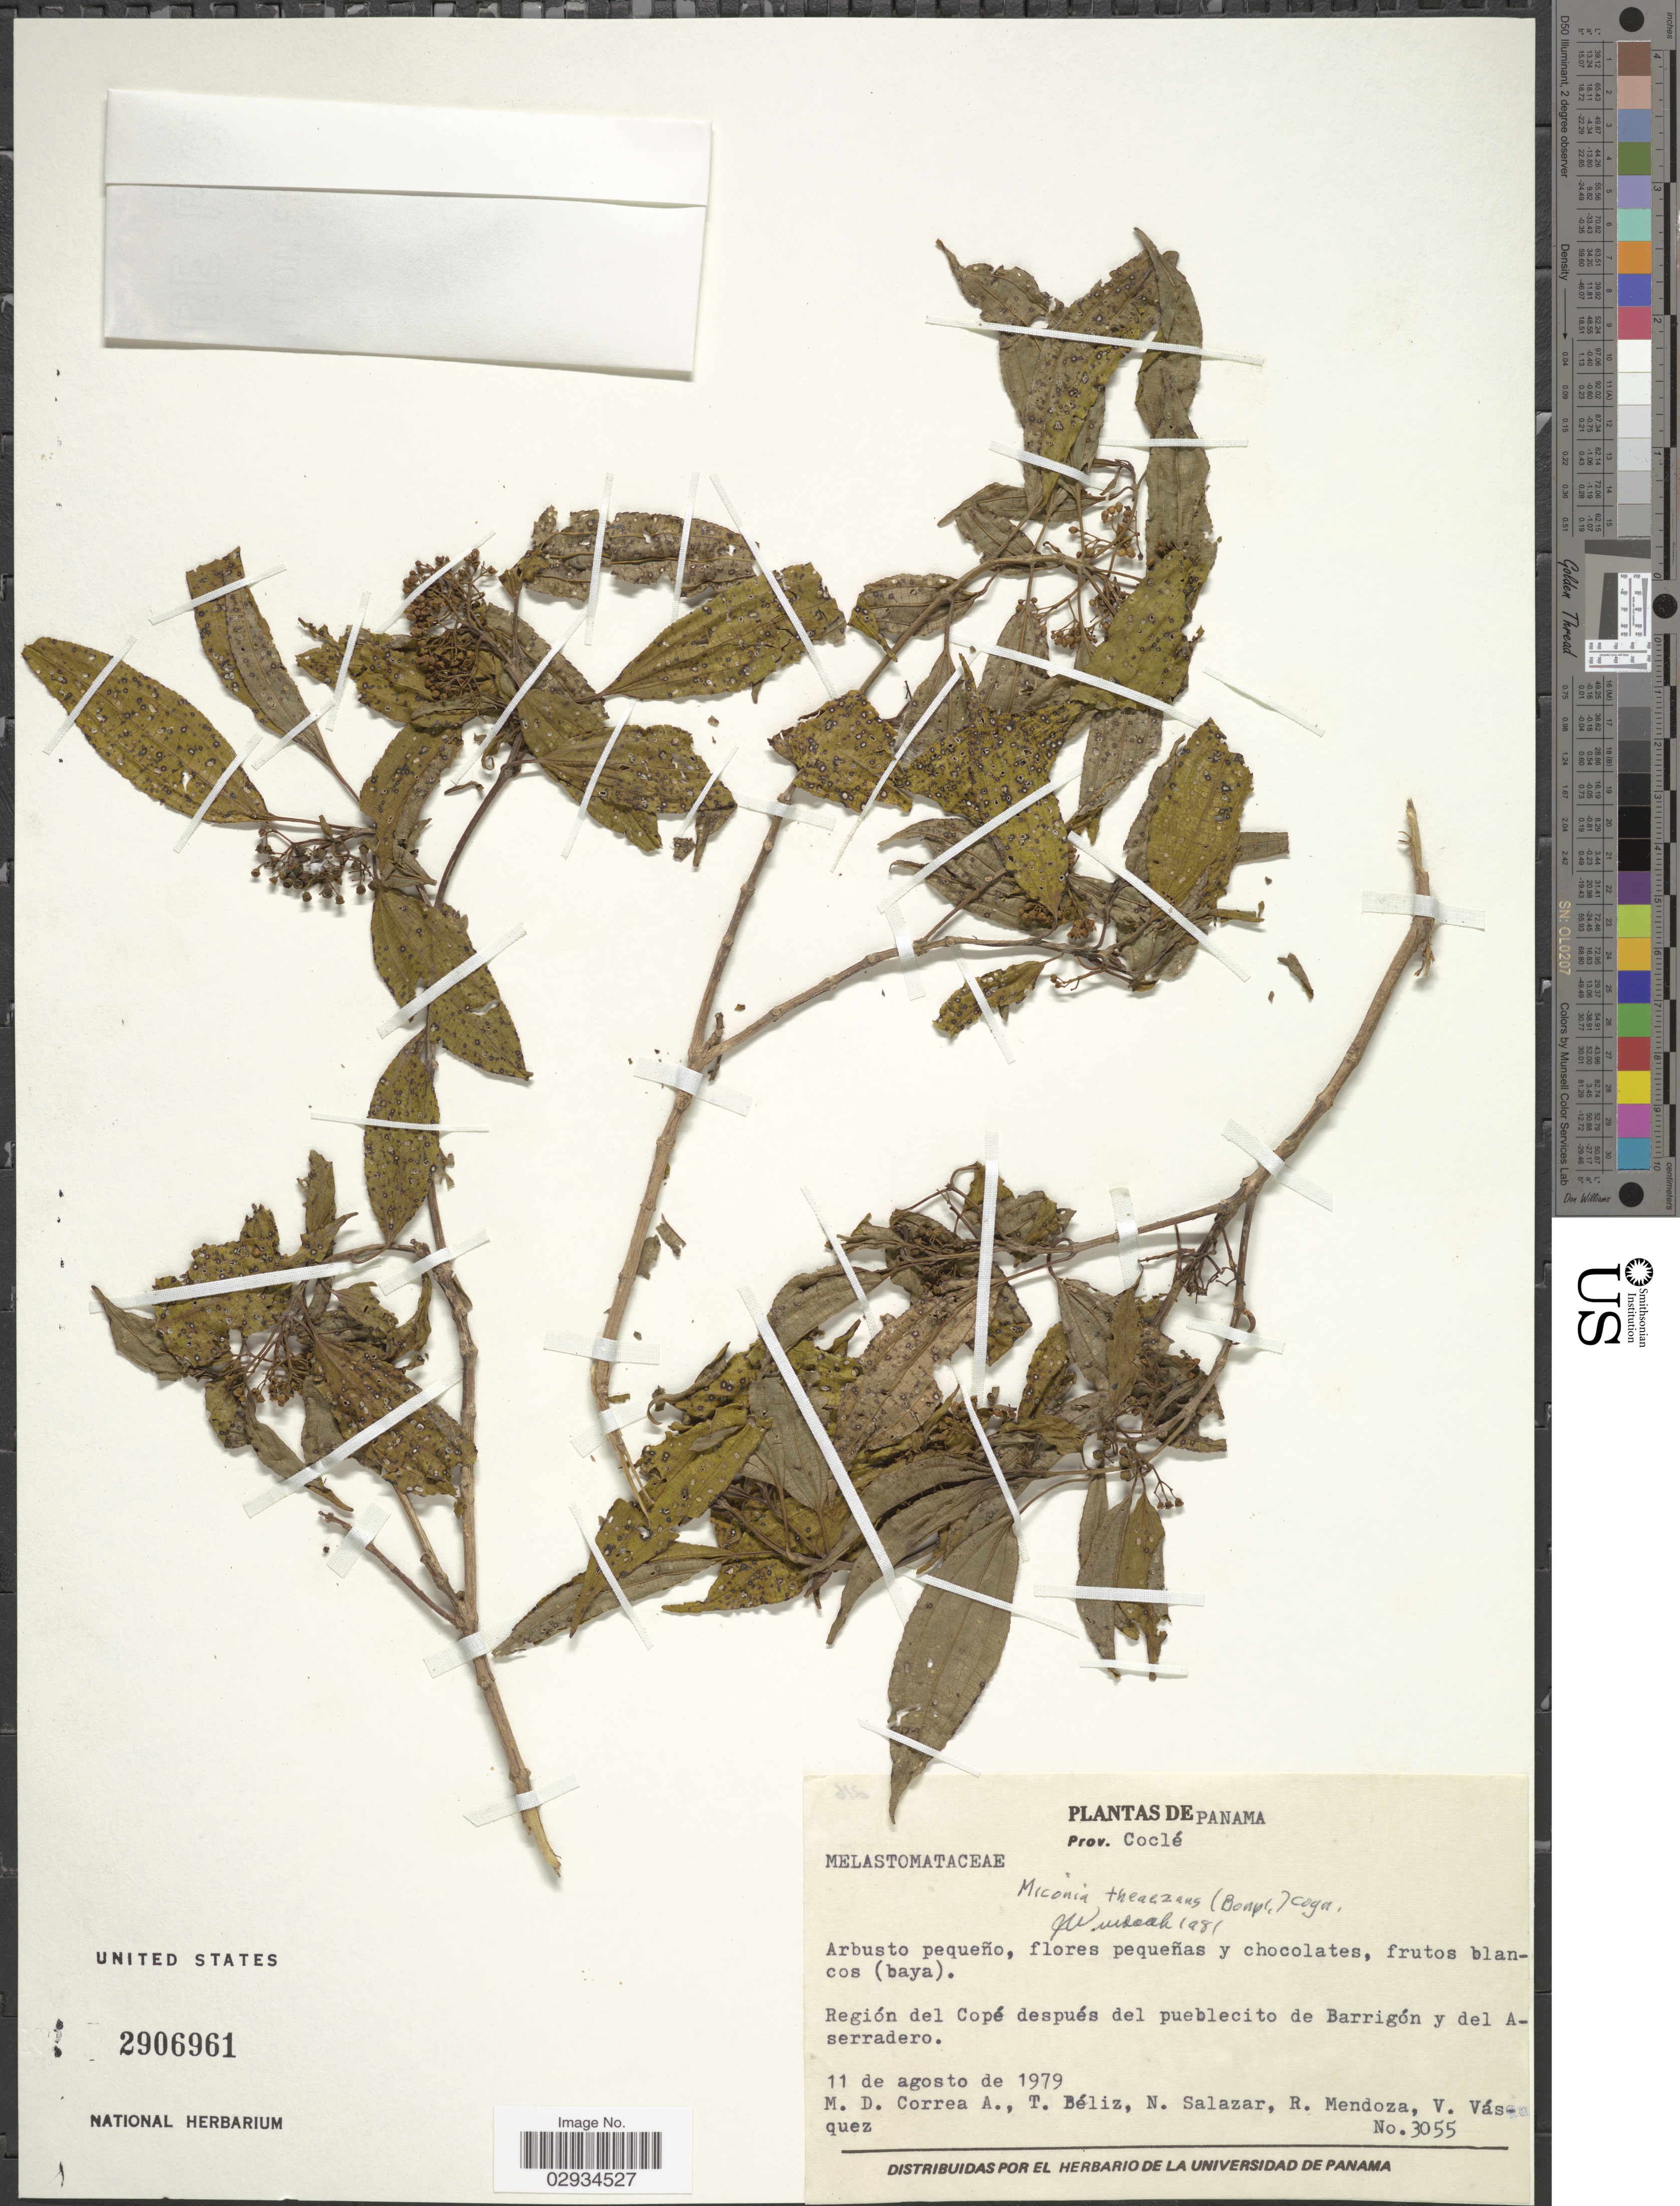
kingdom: Plantae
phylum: Tracheophyta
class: Magnoliopsida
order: Myrtales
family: Melastomataceae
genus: Miconia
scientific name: Miconia theizans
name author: (Bonpl.) Cogn.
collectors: M. D. Corrêa-A., T. Béliz, N. Salazar, R. Mendoza & V. Vasquez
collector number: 3055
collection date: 1979-08-11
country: Panama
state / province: Coclé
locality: Región del Copé después del pueblecito de Barrigón y del Aserradero.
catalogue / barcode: US 2906961